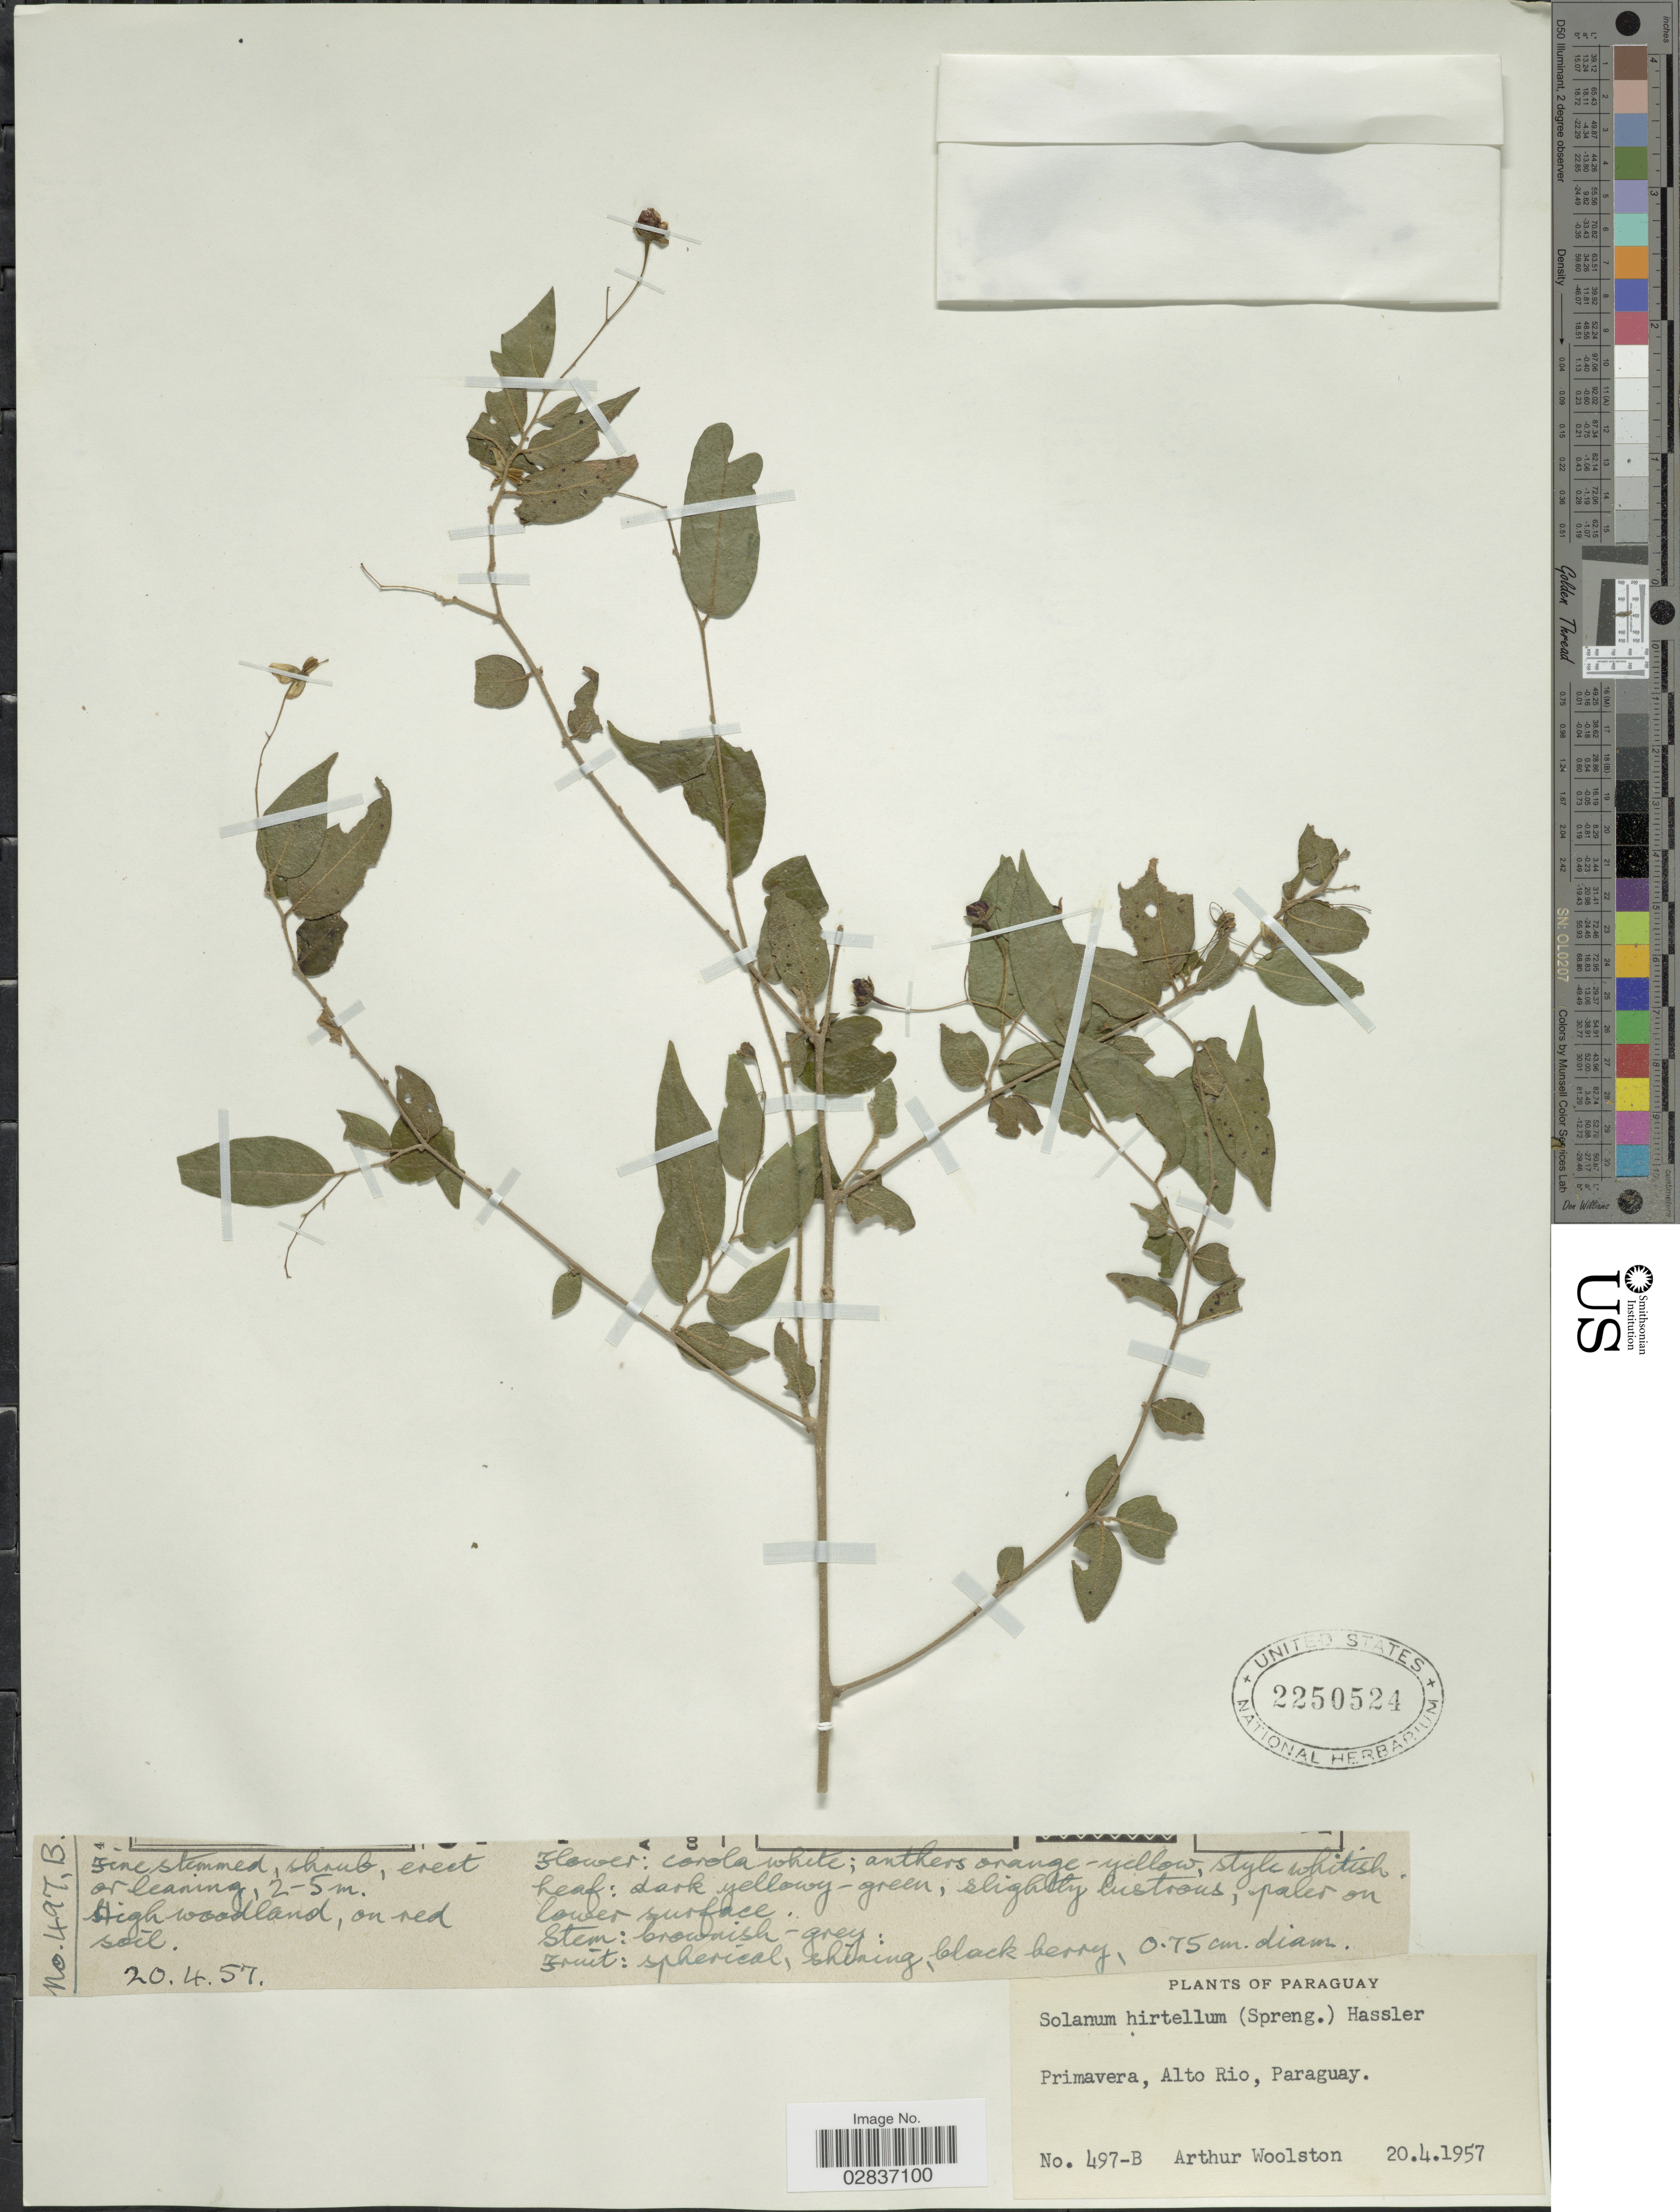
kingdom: Plantae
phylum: Tracheophyta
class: Magnoliopsida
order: Solanales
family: Solanaceae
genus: Solanum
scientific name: Solanum gracillimum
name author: Sendtn.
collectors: A. L. Woolston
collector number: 497-B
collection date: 1957-04-20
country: Paraguay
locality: Primavera, Alto Rio.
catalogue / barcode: US 2250524